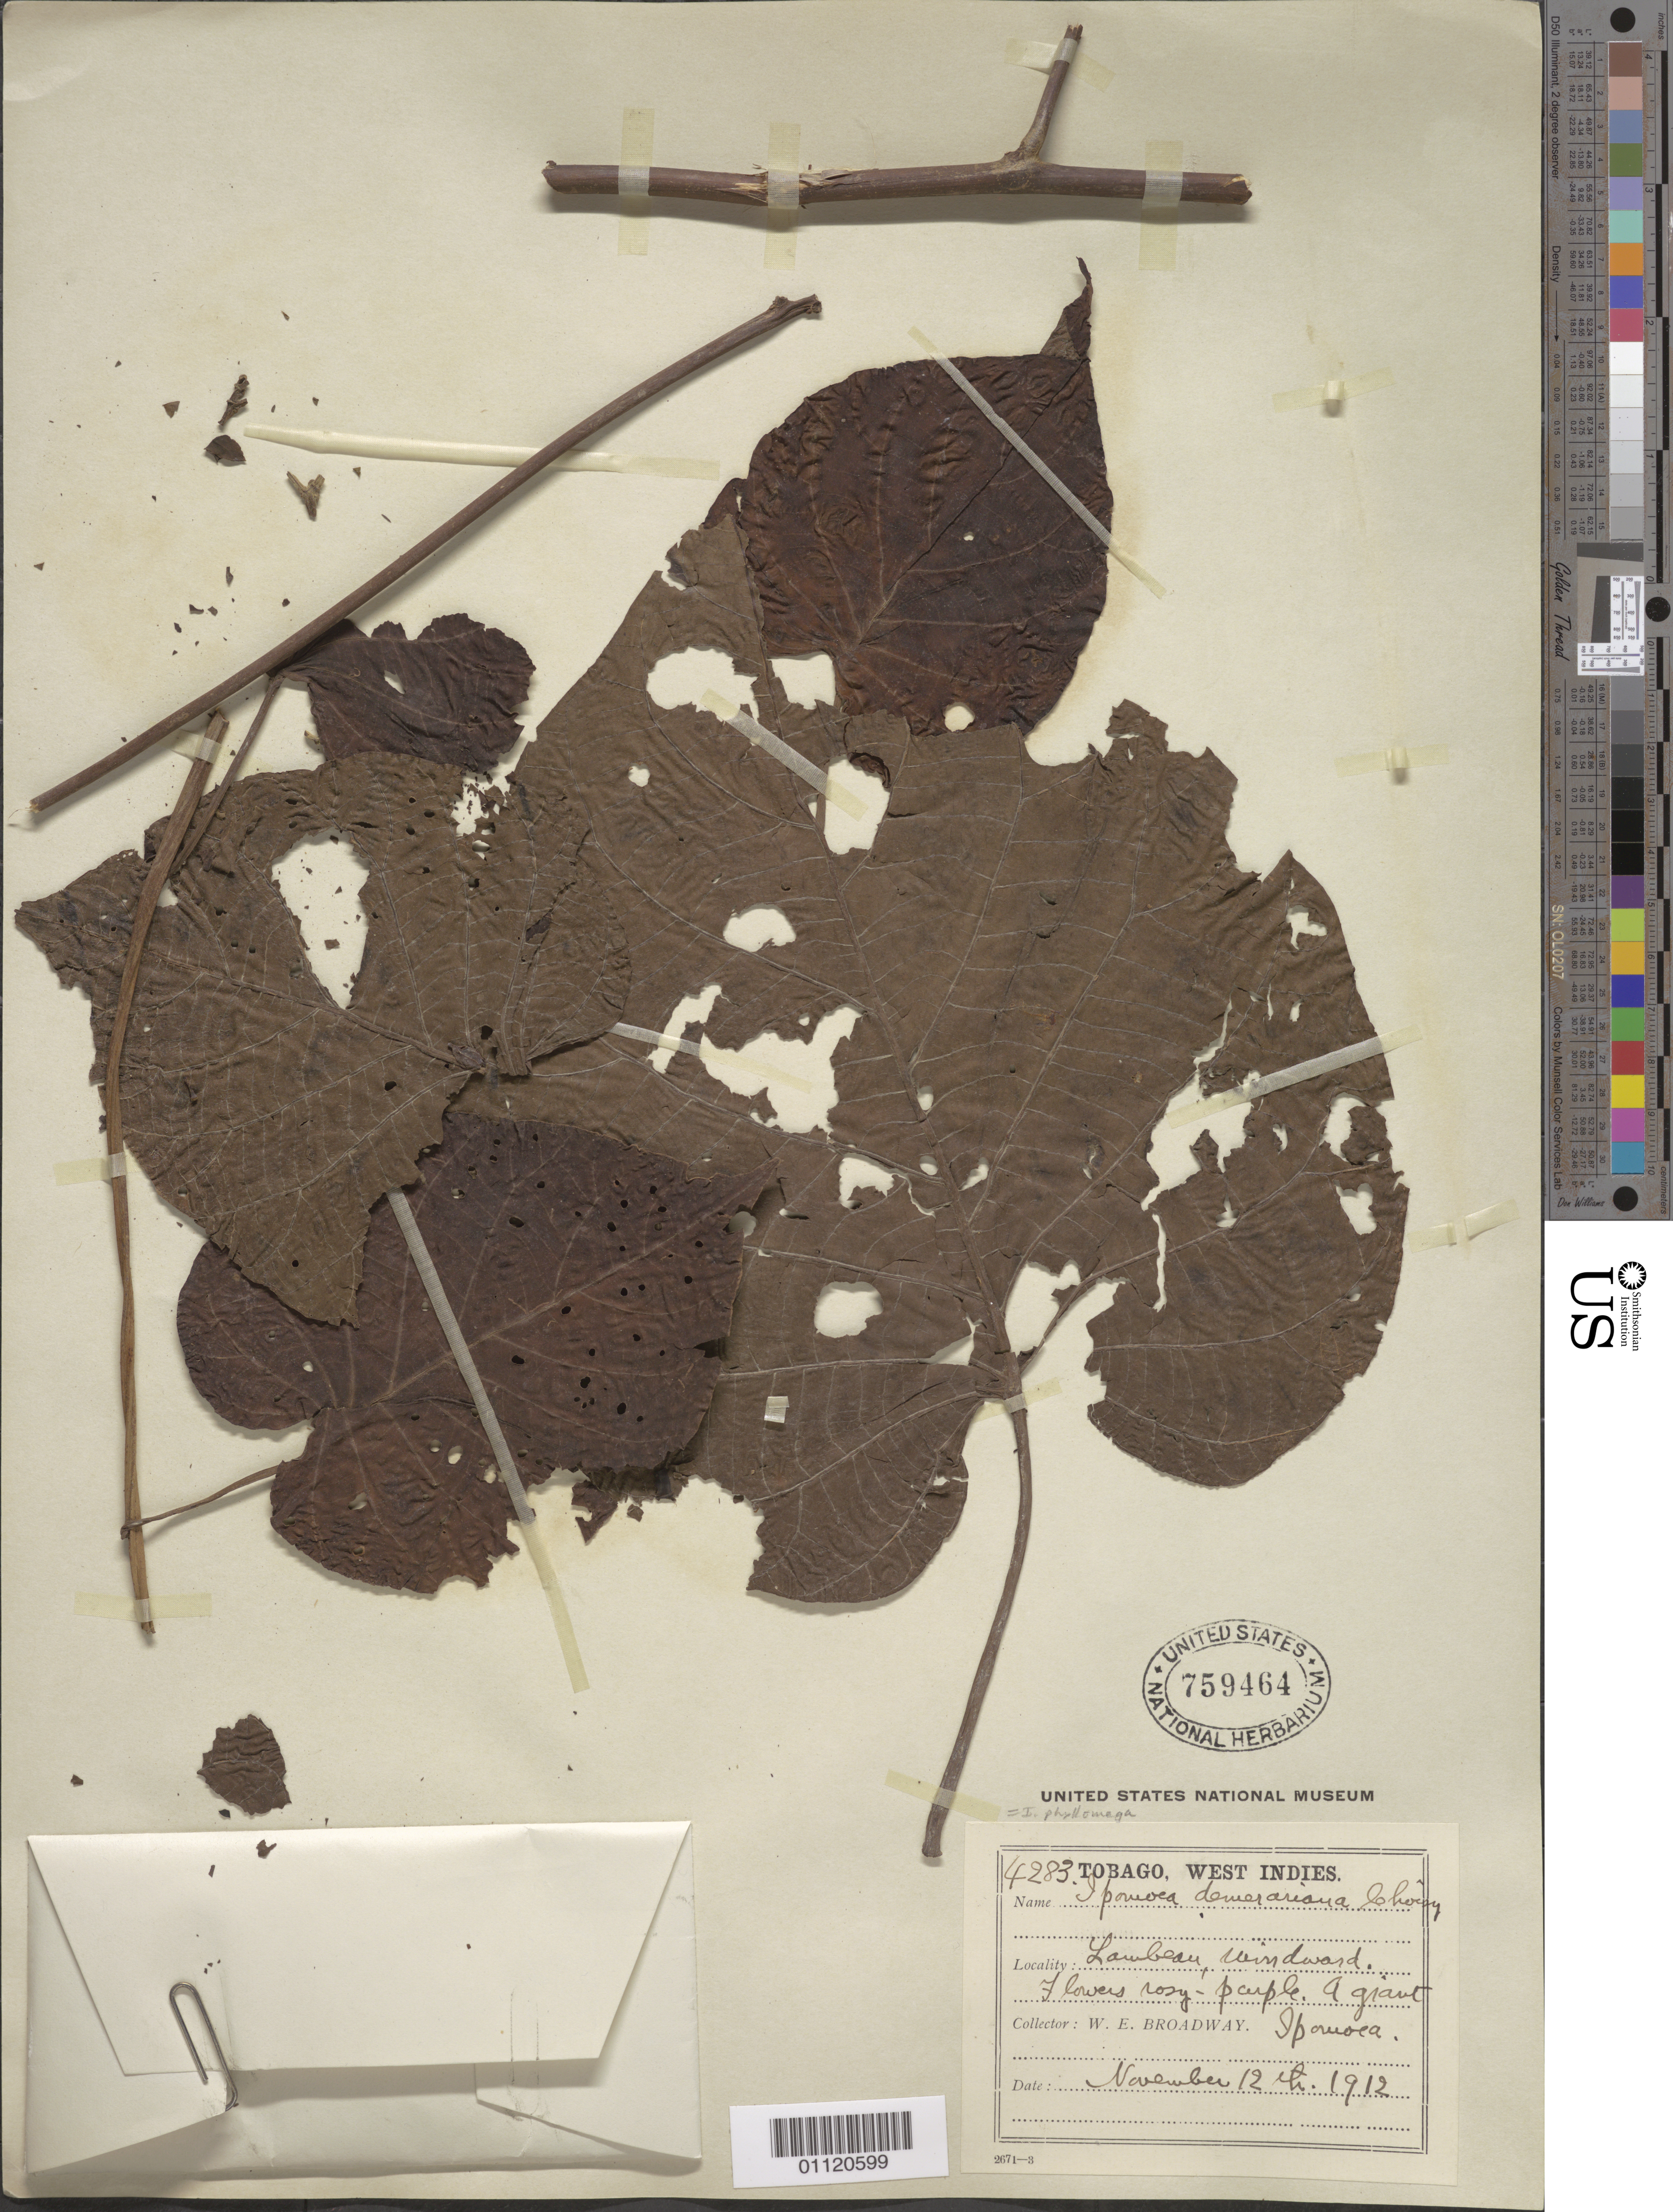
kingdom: Plantae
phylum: Tracheophyta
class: Magnoliopsida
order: Solanales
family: Convolvulaceae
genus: Ipomoea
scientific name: Ipomoea phyllomega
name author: (Vell.) House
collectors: W. E. Broadway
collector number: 4283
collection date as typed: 12 Nov 1912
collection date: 1912-11-12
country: Trinidad and Tobago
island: Tobago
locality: Lambeau, windward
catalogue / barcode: US 759464